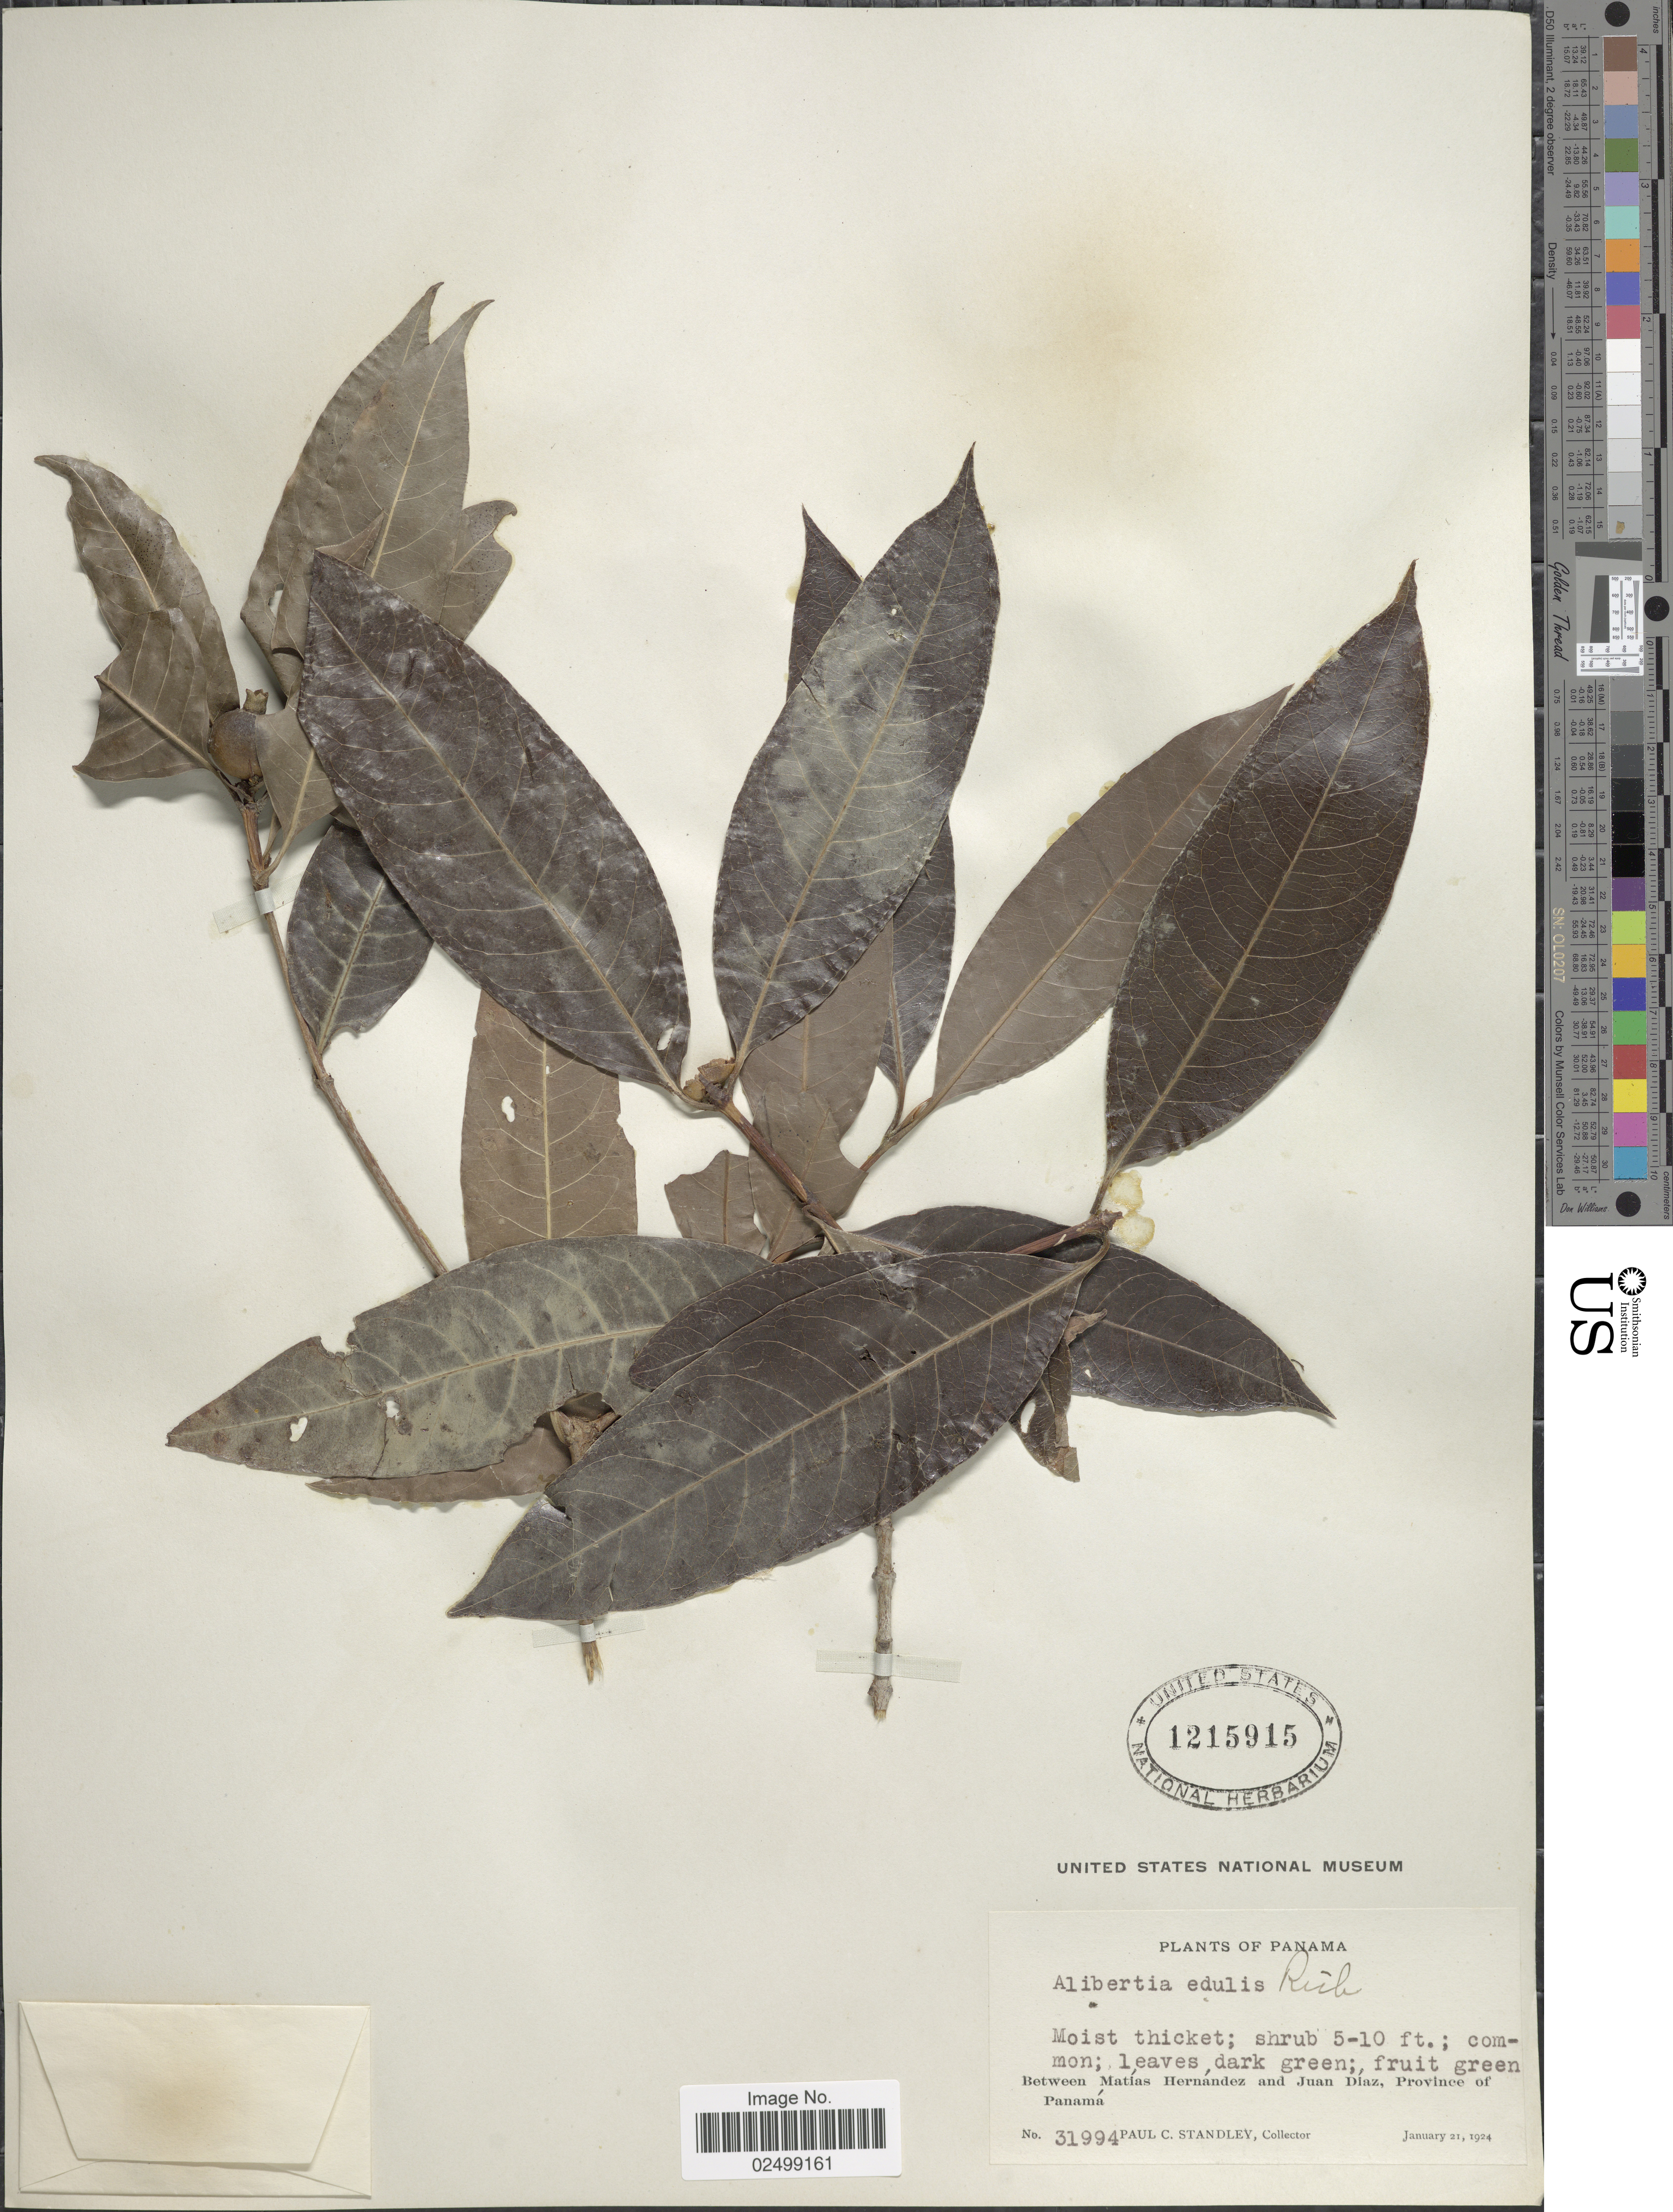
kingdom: Plantae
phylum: Tracheophyta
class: Magnoliopsida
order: Gentianales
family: Rubiaceae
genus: Alibertia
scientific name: Alibertia edulis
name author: (Rich.) A. Rich. ex DC.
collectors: P. C. Standley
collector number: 31994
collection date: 1924-01-21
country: Panama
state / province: Panamá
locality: Between Matias Hernandez and Juan Diaz, Province of Panama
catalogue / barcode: US 1215915